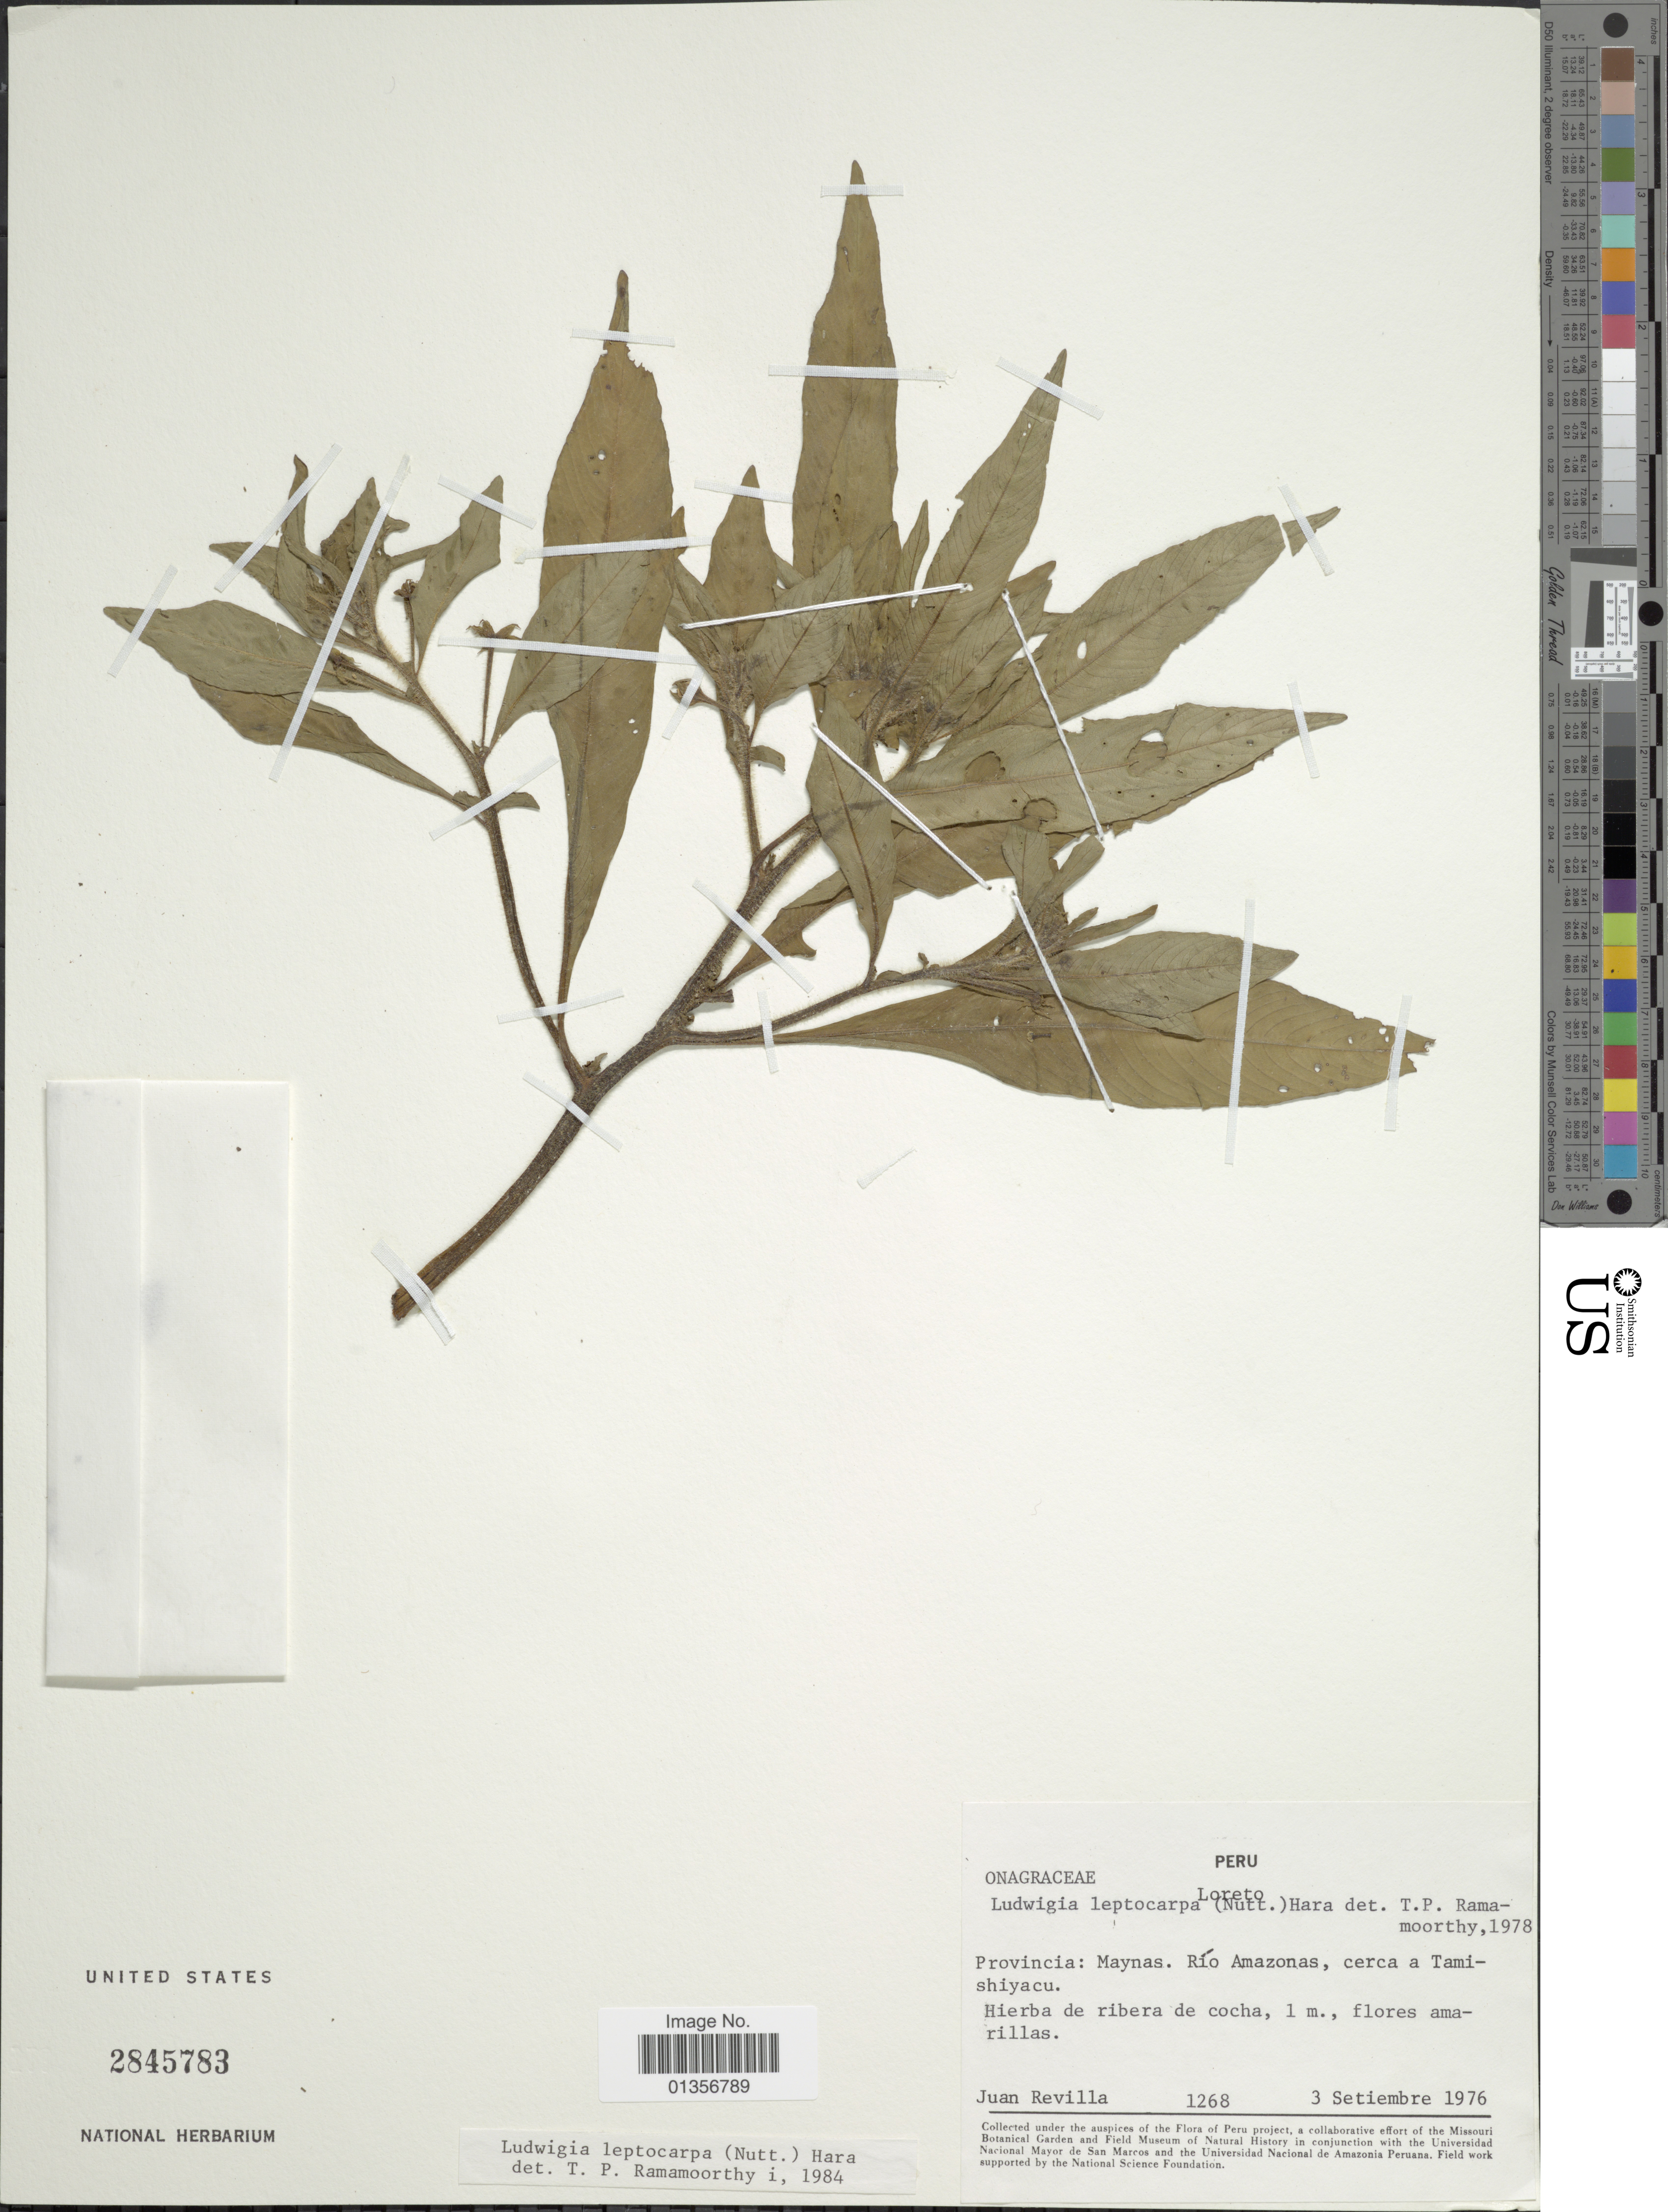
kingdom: Plantae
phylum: Tracheophyta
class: Magnoliopsida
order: Myrtales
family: Onagraceae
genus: Ludwigia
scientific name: Ludwigia leptocarpa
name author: (Nutt.) H. Hara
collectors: J. Revilla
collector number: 1268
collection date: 1976-09-03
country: Peru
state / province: Loreto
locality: Provincia: Maynas. Río Amazonas, cerca a Tamishiyacu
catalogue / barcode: US 2845783